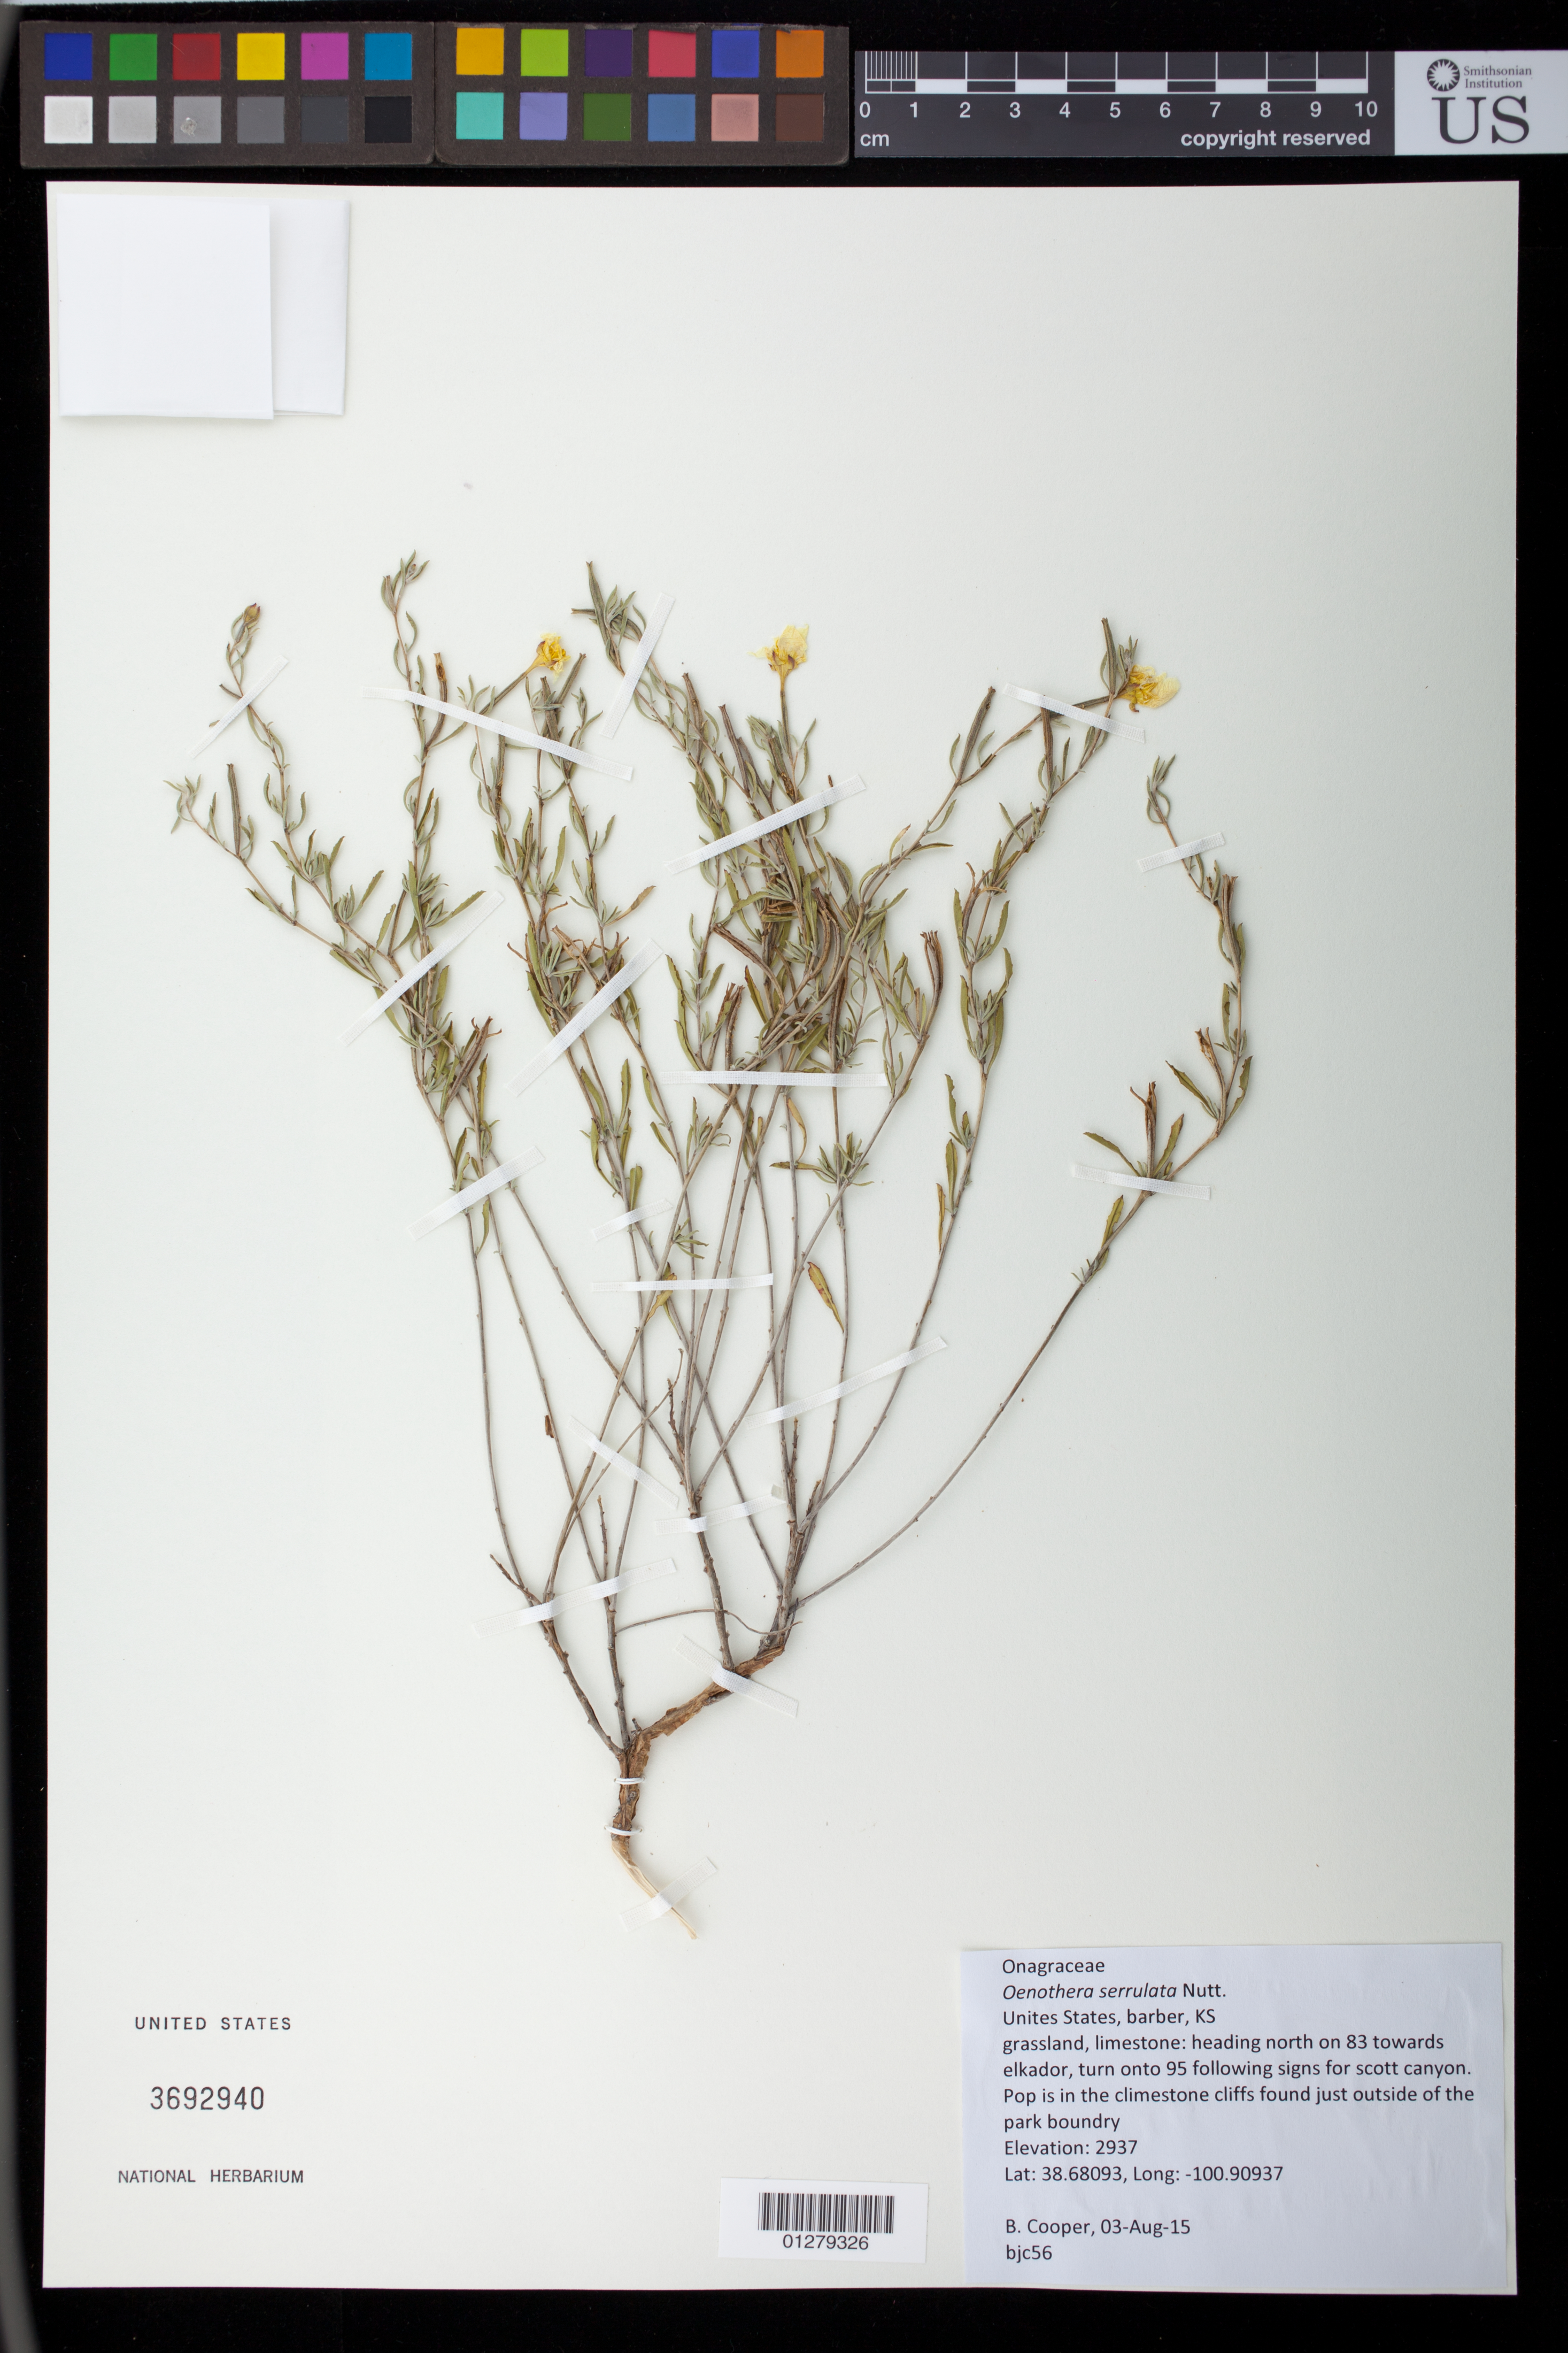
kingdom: Plantae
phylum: Tracheophyta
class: Magnoliopsida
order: Myrtales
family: Onagraceae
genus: Oenothera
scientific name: Oenothera serrulata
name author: Nutt.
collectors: B. J. Cooper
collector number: BJC 56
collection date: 2015-08-03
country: United States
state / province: Kansas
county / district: Barber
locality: Heading north on 83 towards Elkador, turn onto 95 following signs for Scott Canyon. In limestone cliffs found just outside of park boundary.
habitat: Grassland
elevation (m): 2937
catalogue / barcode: US 3692940